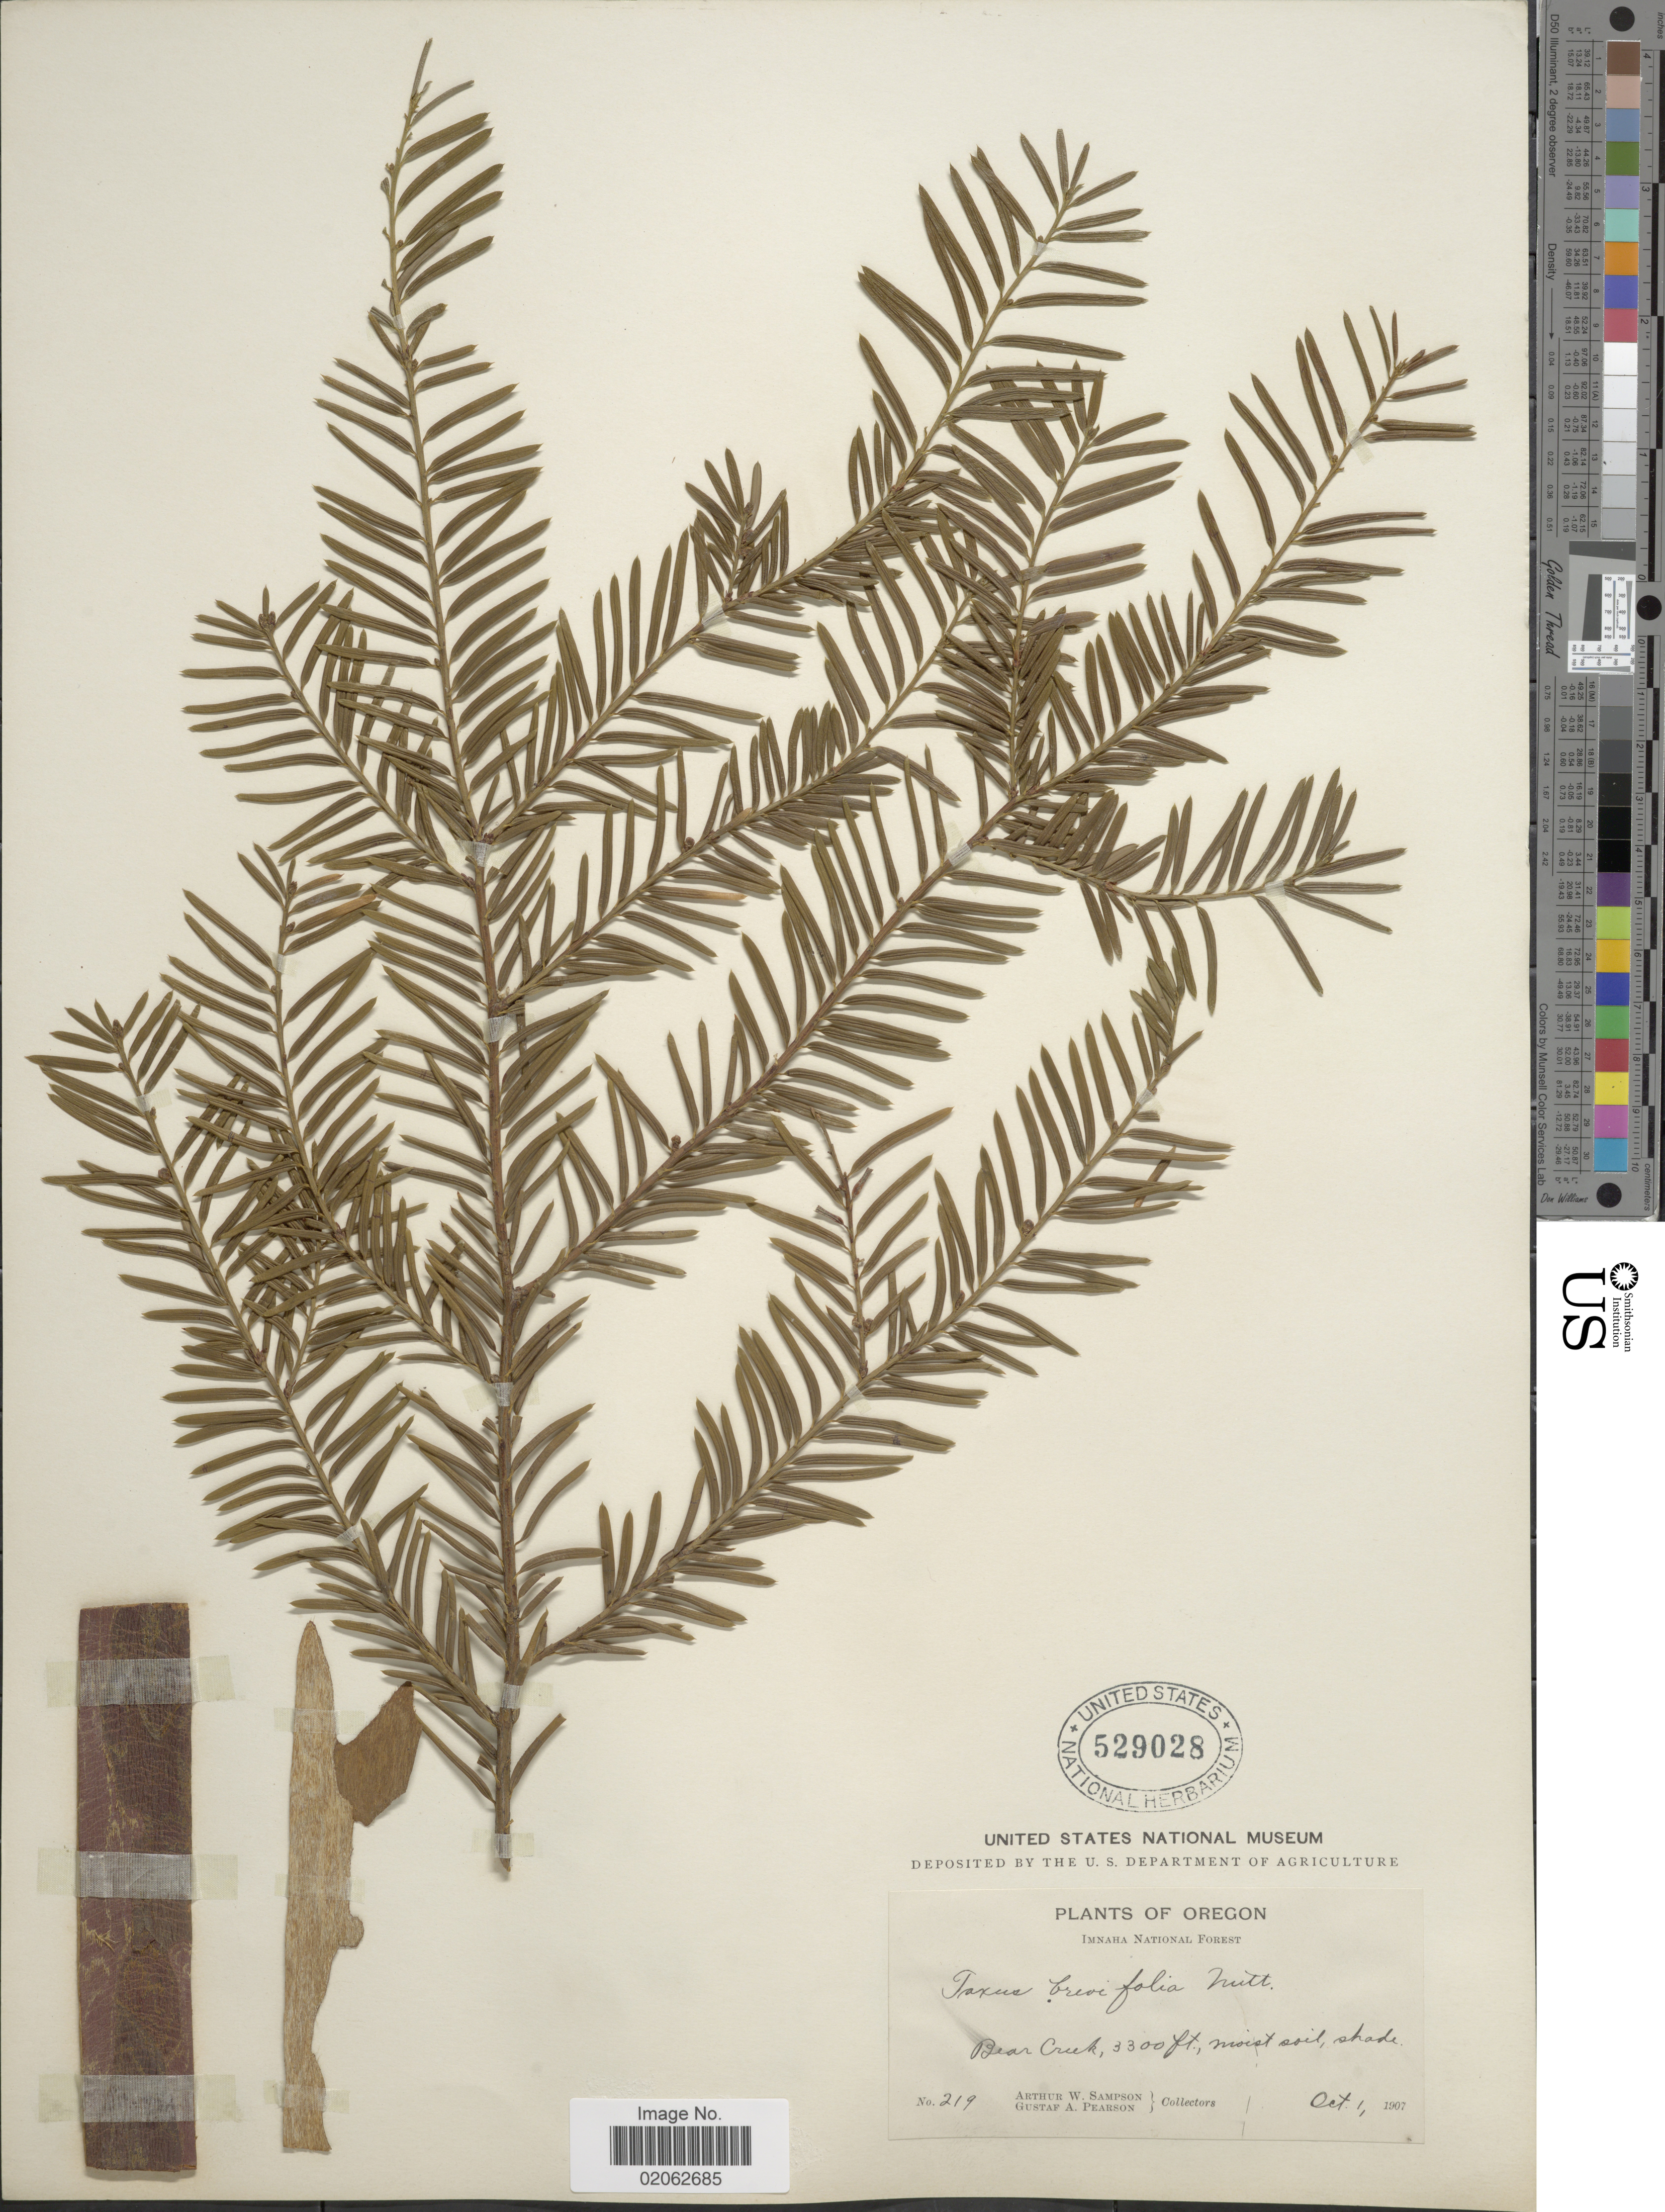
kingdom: Plantae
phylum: Tracheophyta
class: Pinopsida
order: Pinales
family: Taxaceae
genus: Taxus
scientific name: Taxus brevifolia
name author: Nutt.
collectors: A. Sampson & G. Pearson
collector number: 219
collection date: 1907-10-01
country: United States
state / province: Oregon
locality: Imnaha National Forest, Bear Creek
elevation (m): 1006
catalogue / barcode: US 529028